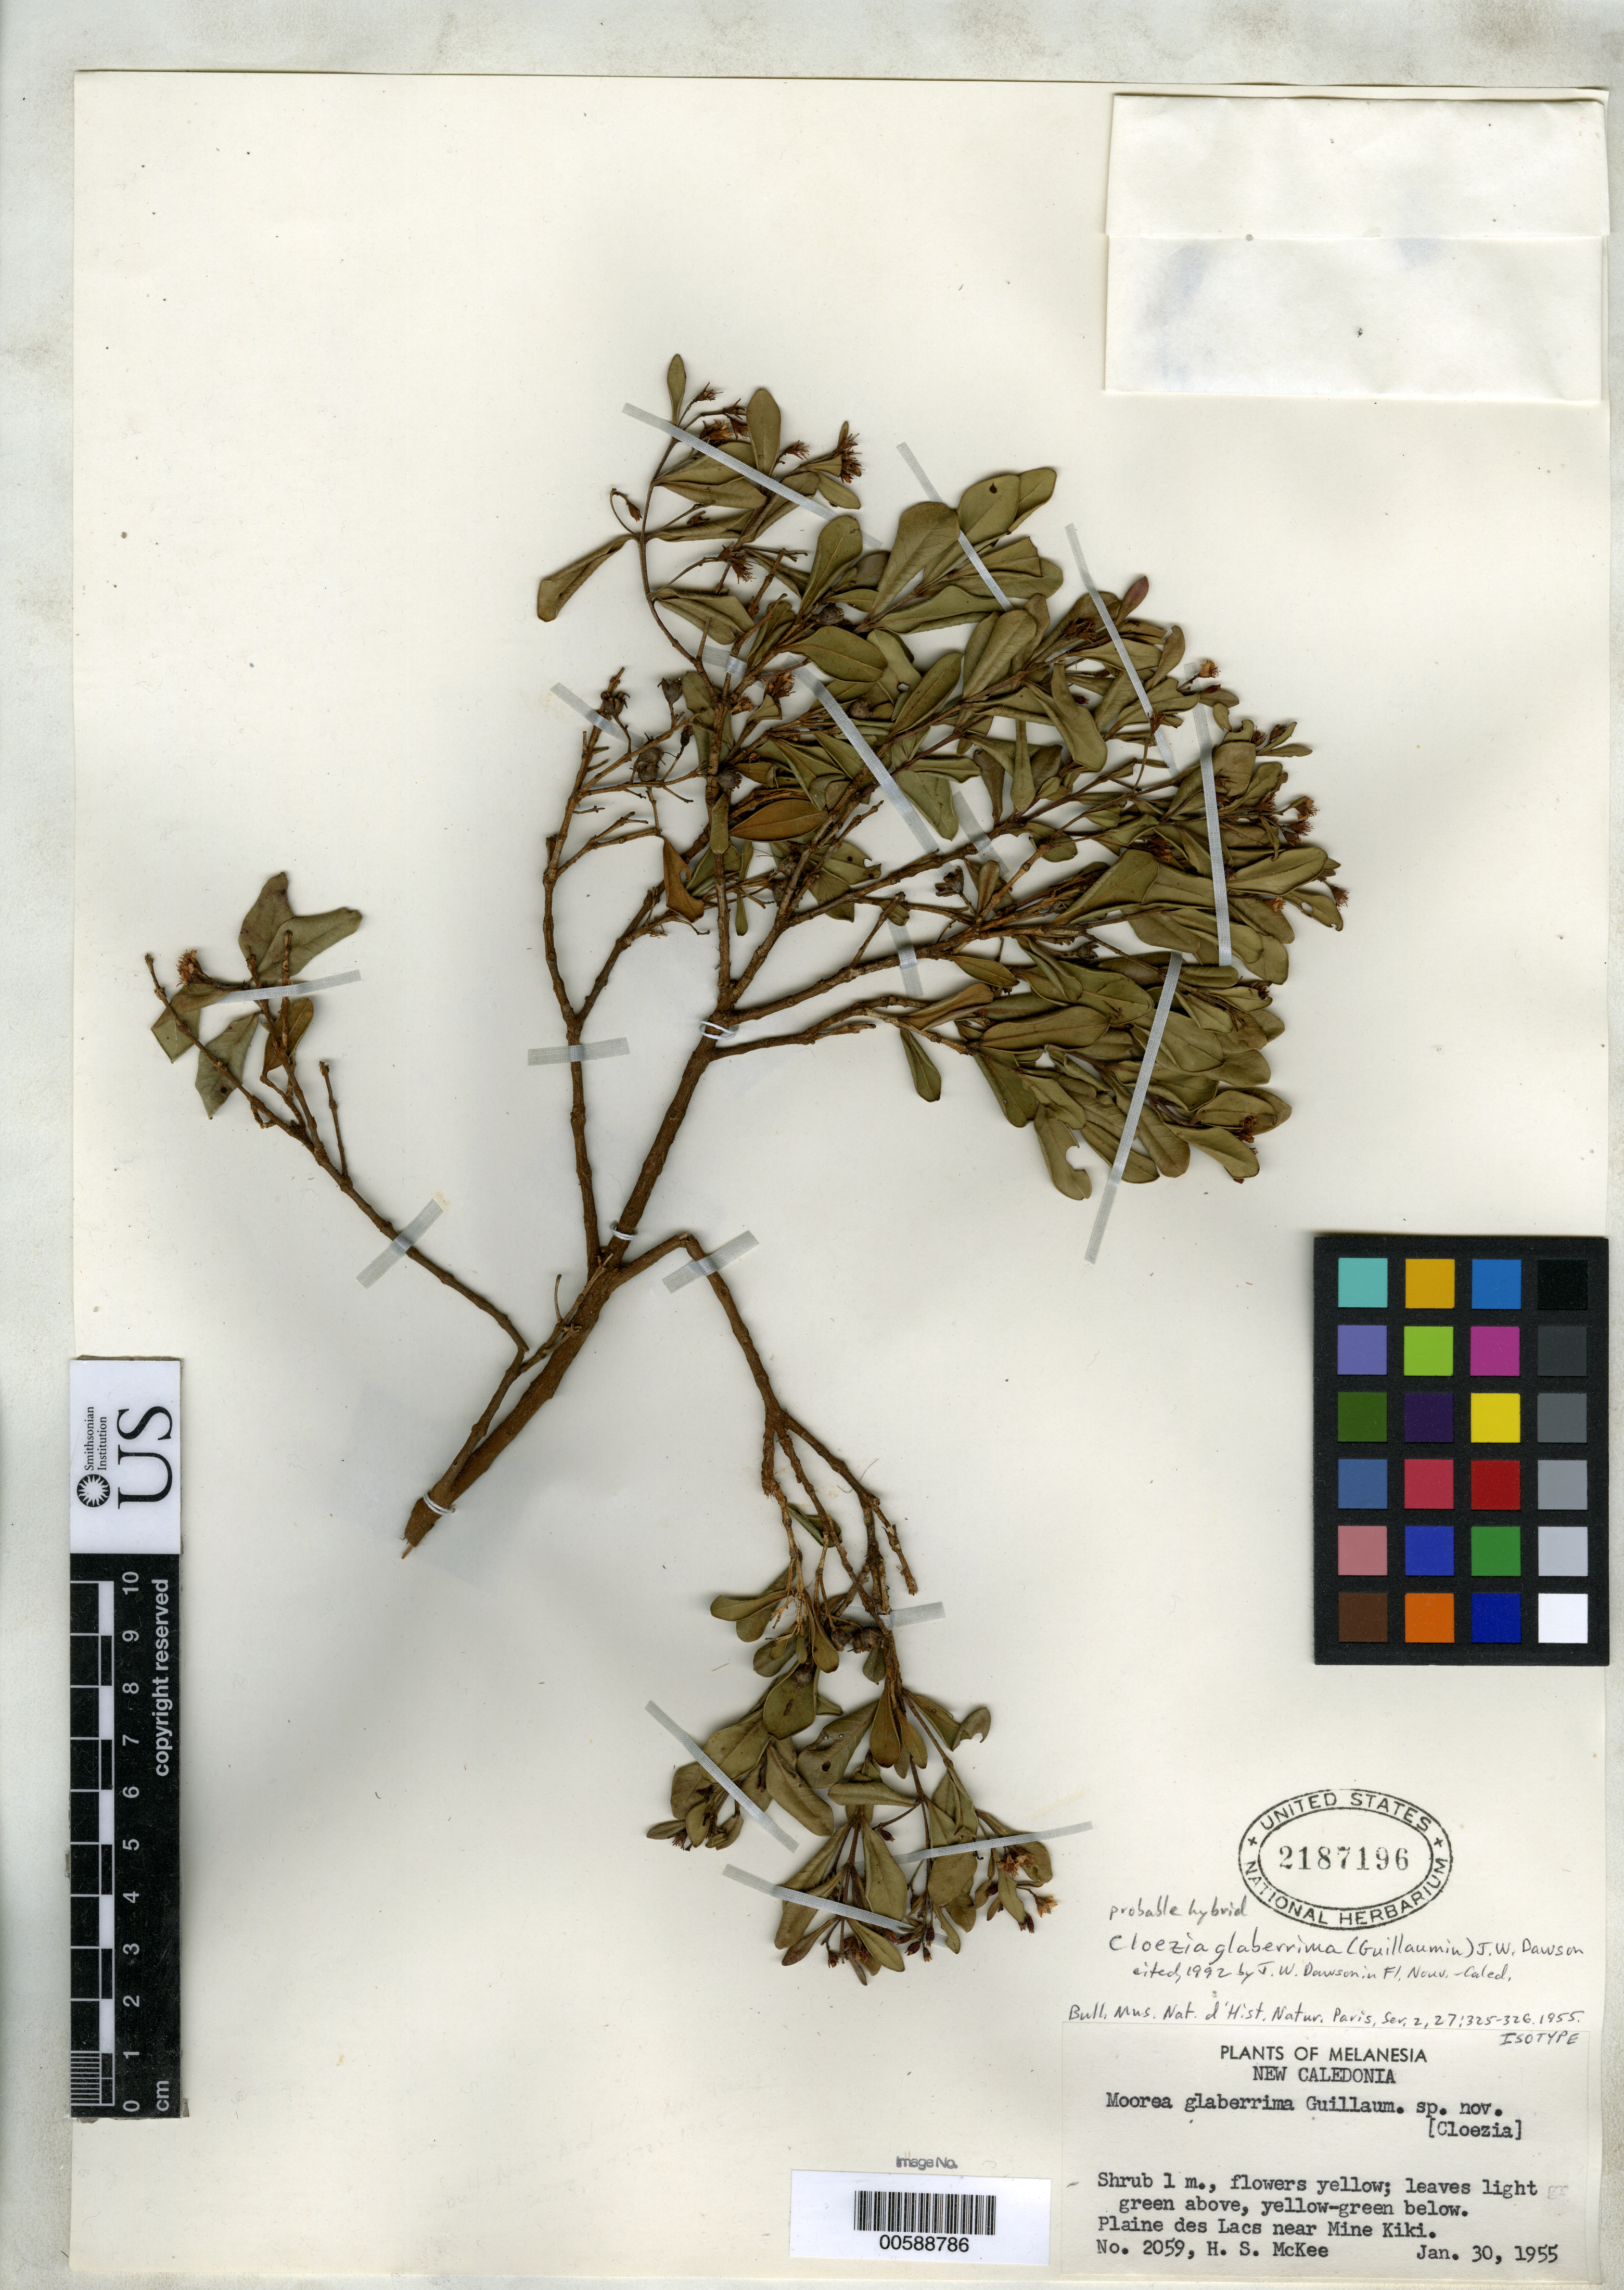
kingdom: Plantae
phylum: Tracheophyta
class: Magnoliopsida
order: Myrtales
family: Myrtaceae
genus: Mooria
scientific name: Mooria glaberrima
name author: Guillaumin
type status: Isotype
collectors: H. S. MacKee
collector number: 2059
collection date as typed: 30 Jan 1955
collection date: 1955-01-30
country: New Caledonia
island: New Caledonia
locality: Plaine des Lacs near Mine Kiki.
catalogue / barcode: US 2187196